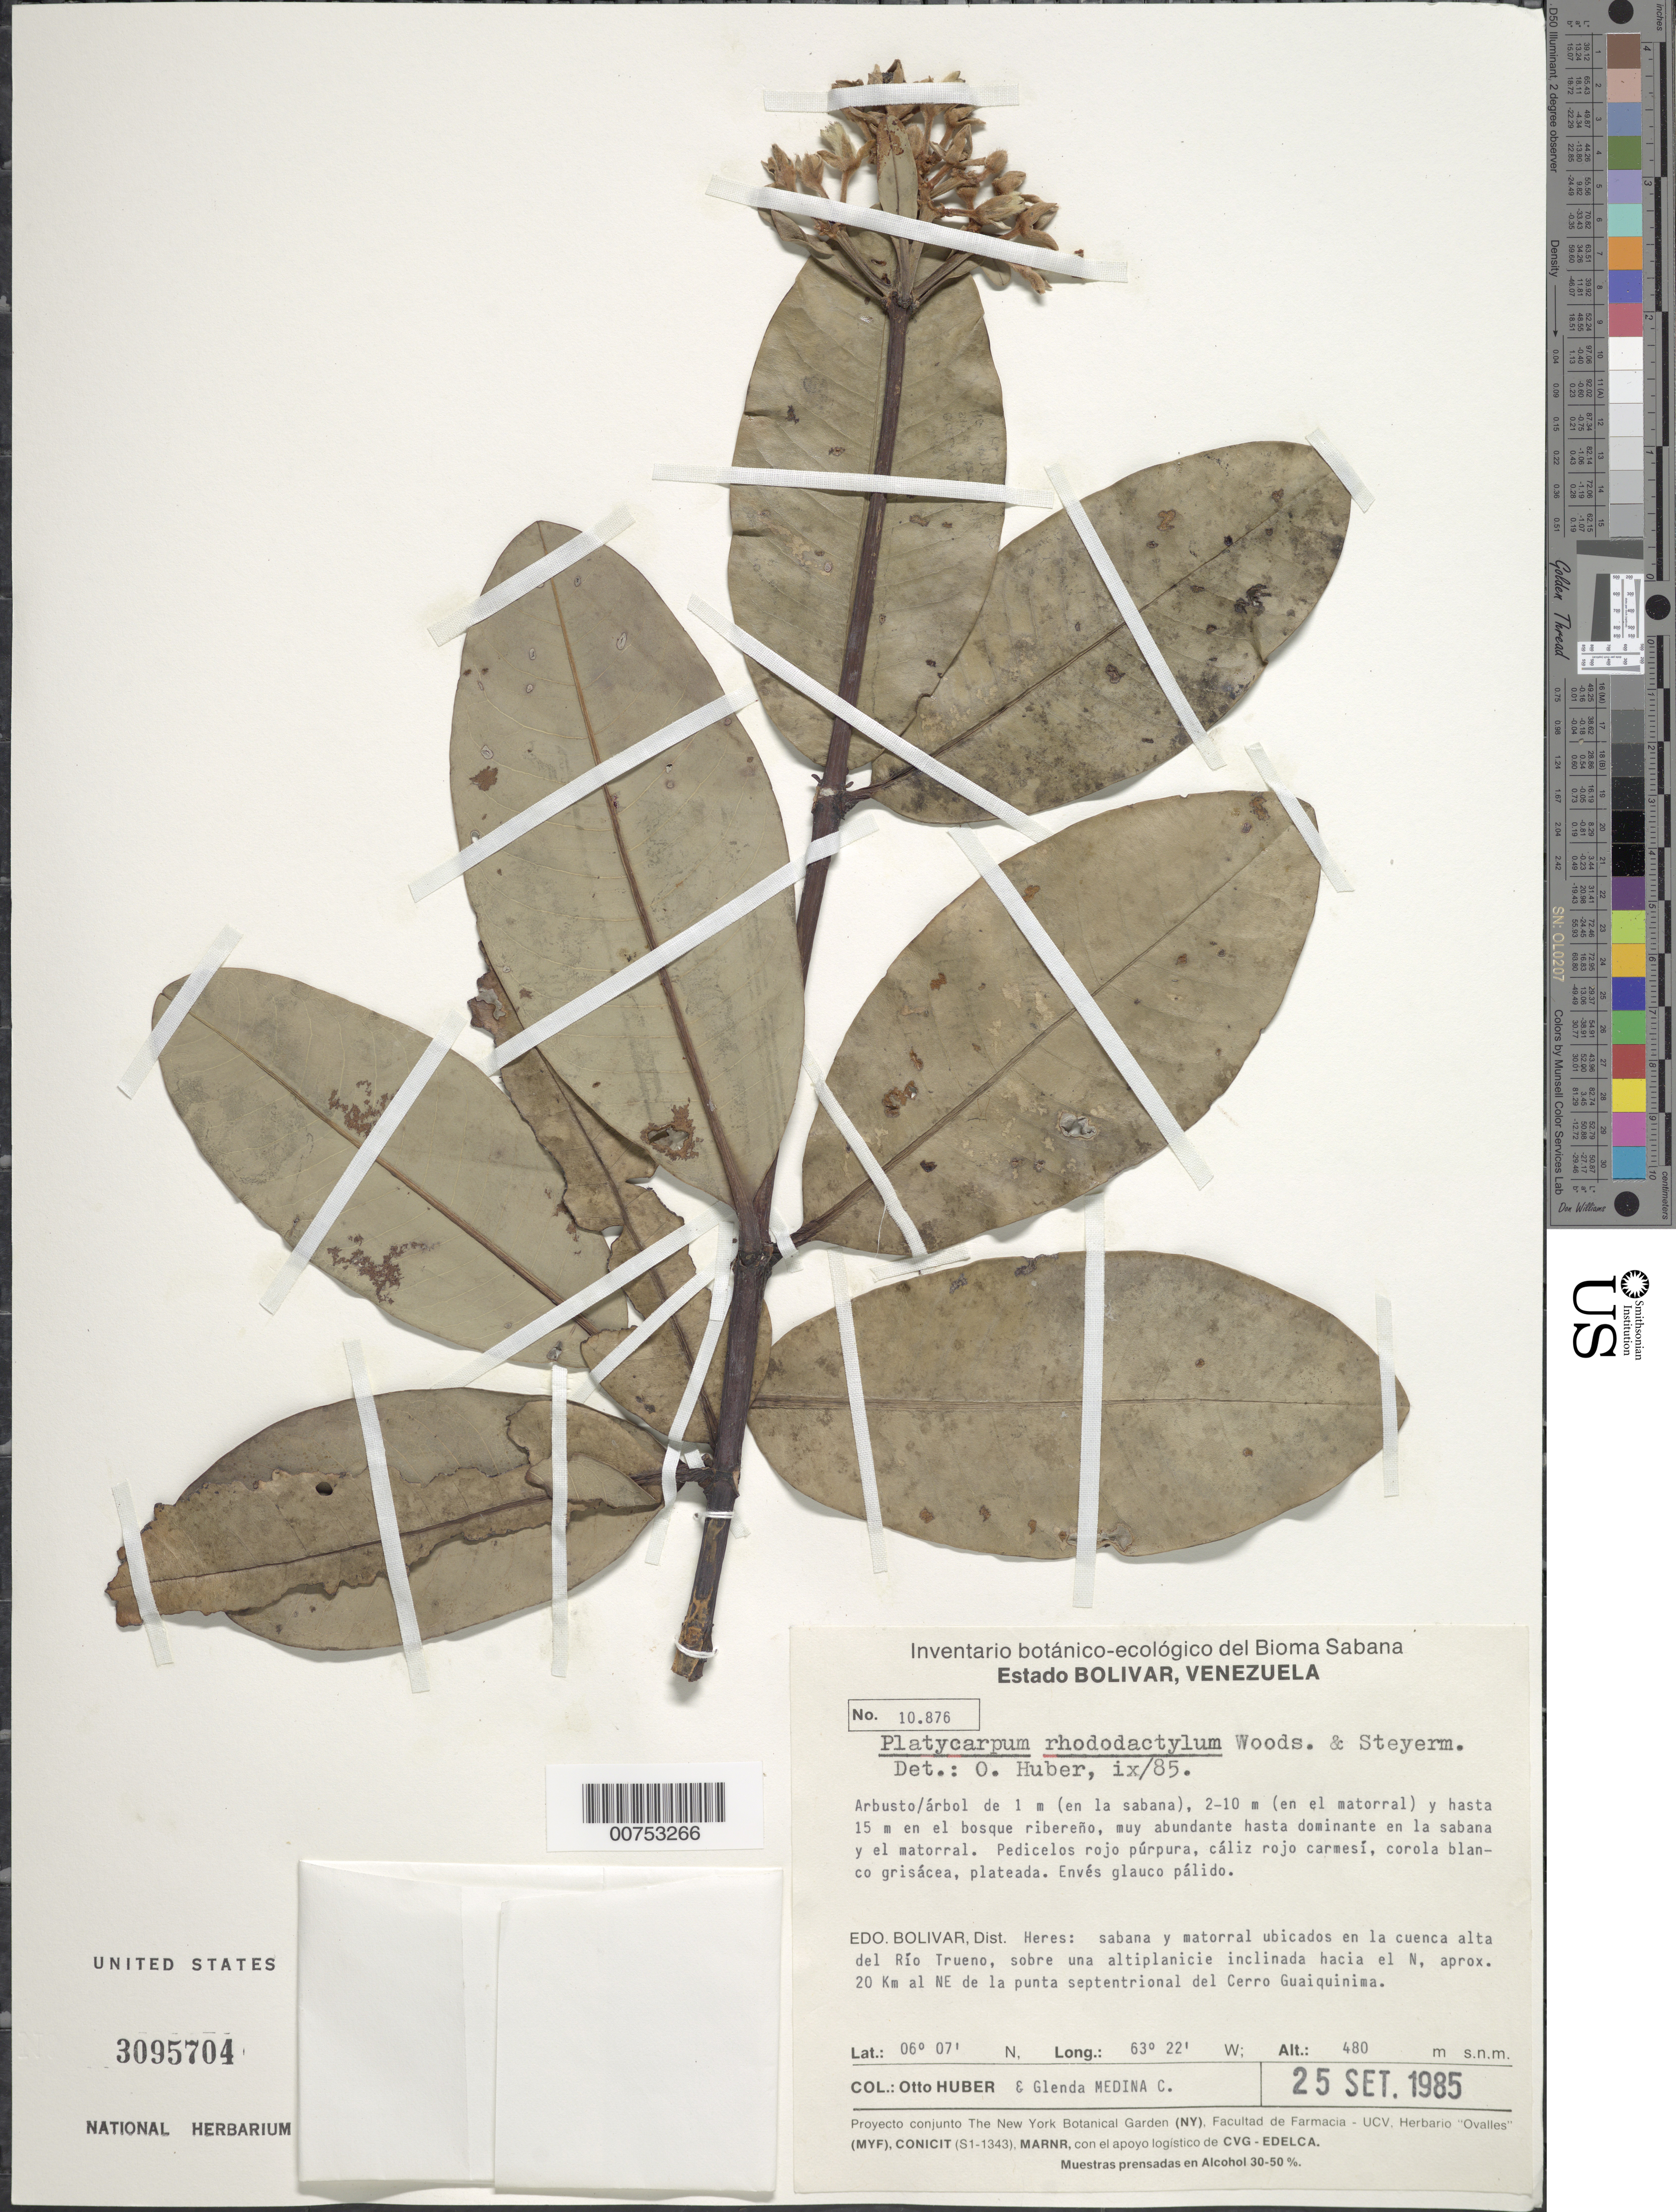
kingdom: Plantae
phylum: Tracheophyta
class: Magnoliopsida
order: Gentianales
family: Rubiaceae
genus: Platycarpum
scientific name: Platycarpum rhododactylum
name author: Woodson & Steyerm.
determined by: Huber, Otto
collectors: O. Huber & G. Medina C.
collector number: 10876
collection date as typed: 25-Sep-85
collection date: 1985-09-25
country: Venezuela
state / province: Bolívar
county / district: Heres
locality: Río Trueno, 20 km al NE de la punta septentríonal del Cerro Guaiquinima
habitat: Sabana y matorral ubicados, sobre una altiplanicie inclinada el N; sabana, matorral, bosque ribereno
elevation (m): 480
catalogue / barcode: US 3095704